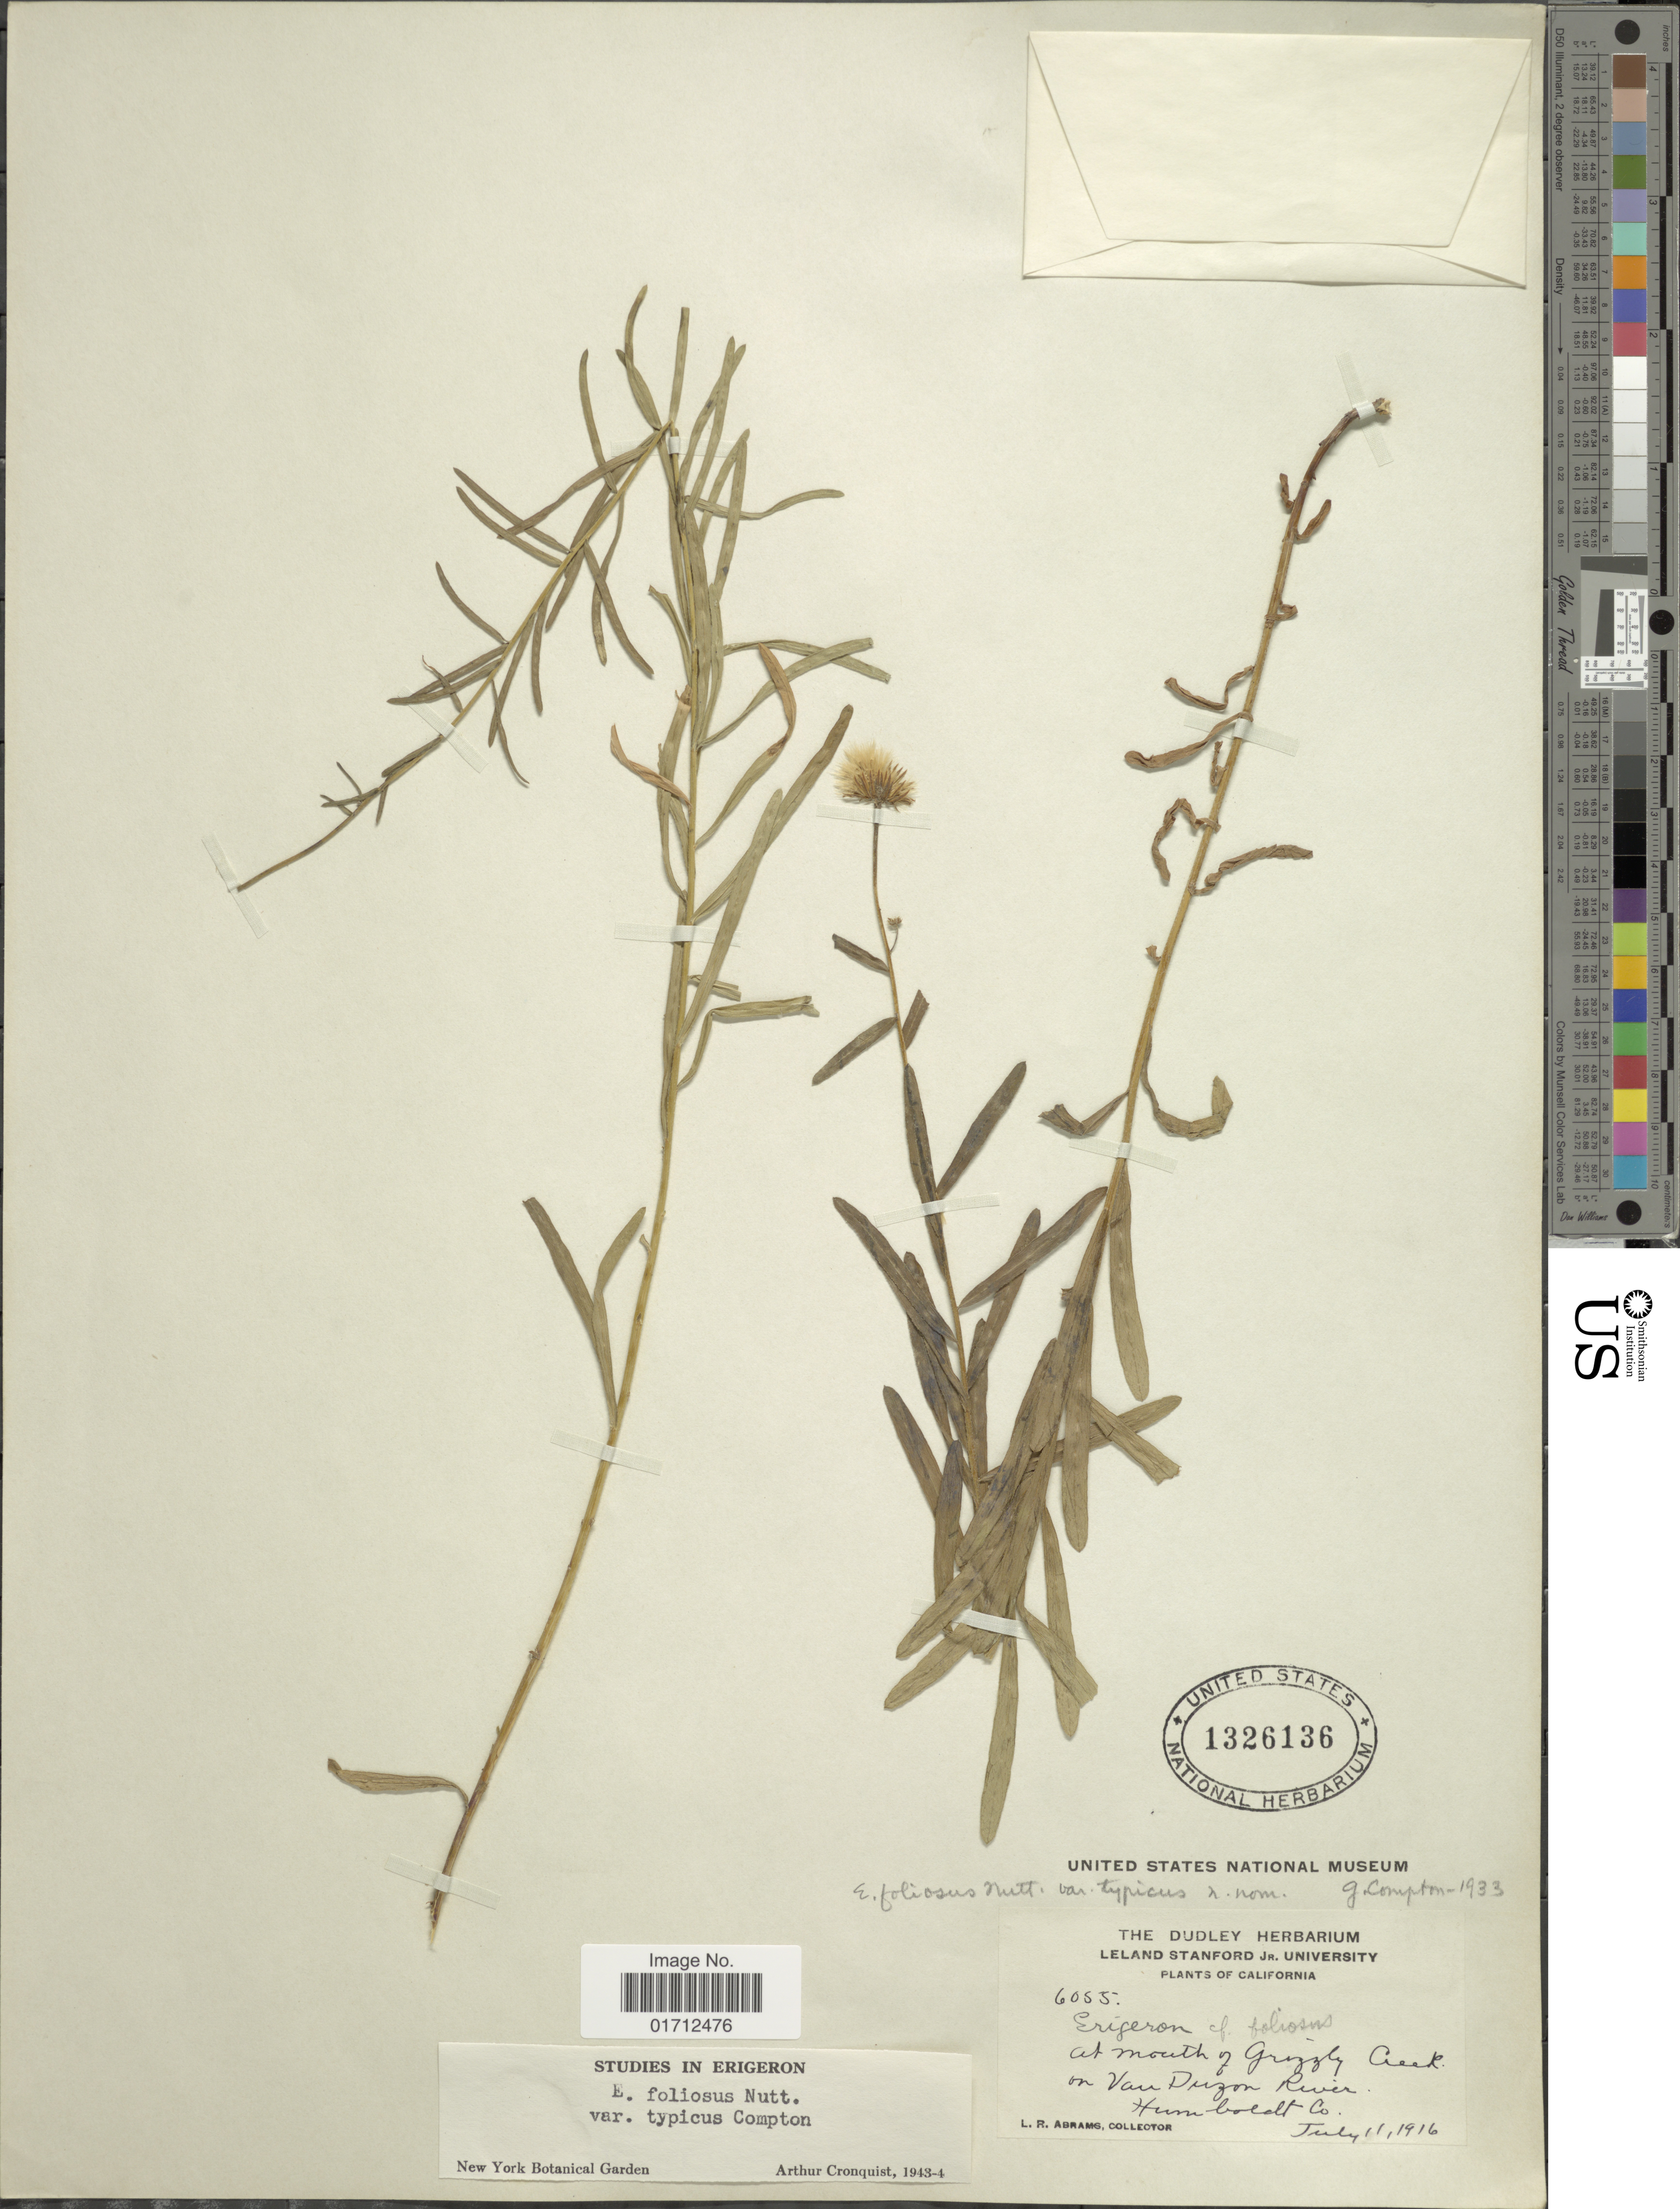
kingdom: Plantae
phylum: Tracheophyta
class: Magnoliopsida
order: Asterales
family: Asteraceae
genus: Erigeron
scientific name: Erigeron foliosus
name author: Nutt.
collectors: L. Abrams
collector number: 6055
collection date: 1916-07-11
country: United States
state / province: California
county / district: Humboldt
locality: At mouth of Grizzly Creek on Van Duzon River, Humboldt Co.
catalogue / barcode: US 1326136